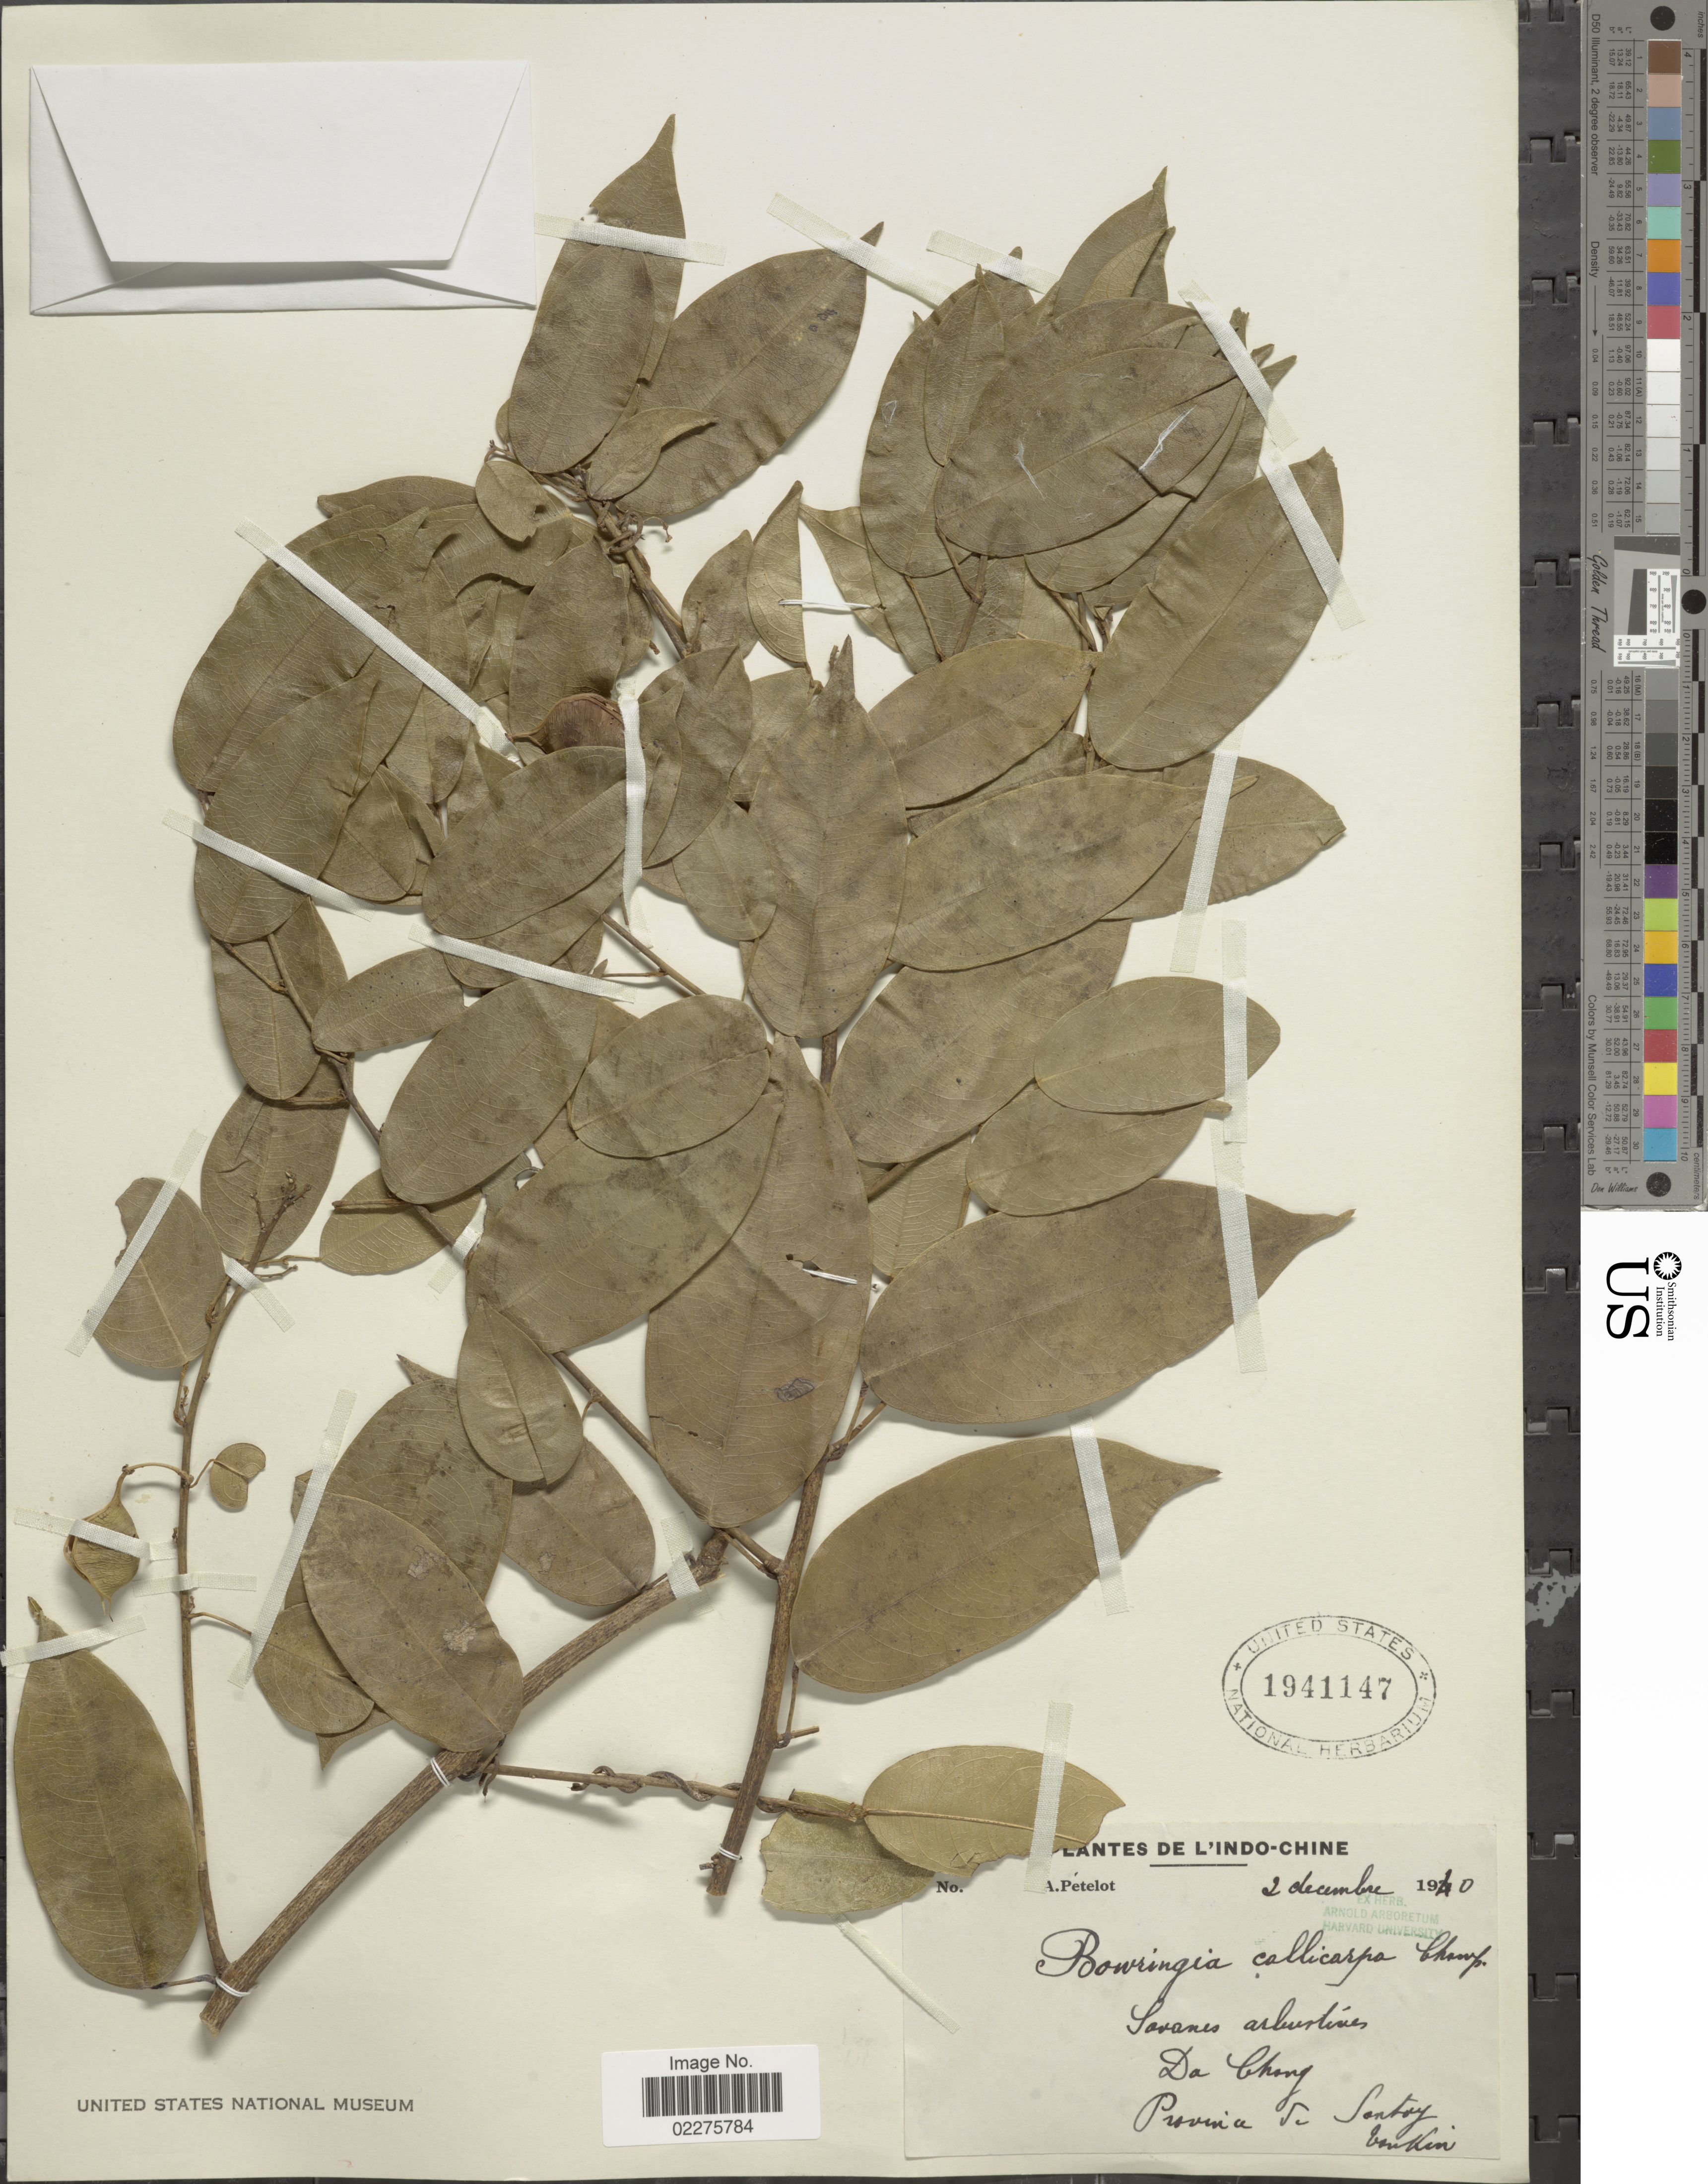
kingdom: Plantae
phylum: Tracheophyta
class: Magnoliopsida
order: Fabales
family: Fabaceae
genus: Bowringia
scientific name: Bowringia callicarpa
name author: Champ. ex Benth.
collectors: A. Petelot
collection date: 1940-12-02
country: Vietnam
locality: Indo-Chine. Tonkin. Da Chong. Province de Santoy [interpreted]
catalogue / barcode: US 1941147